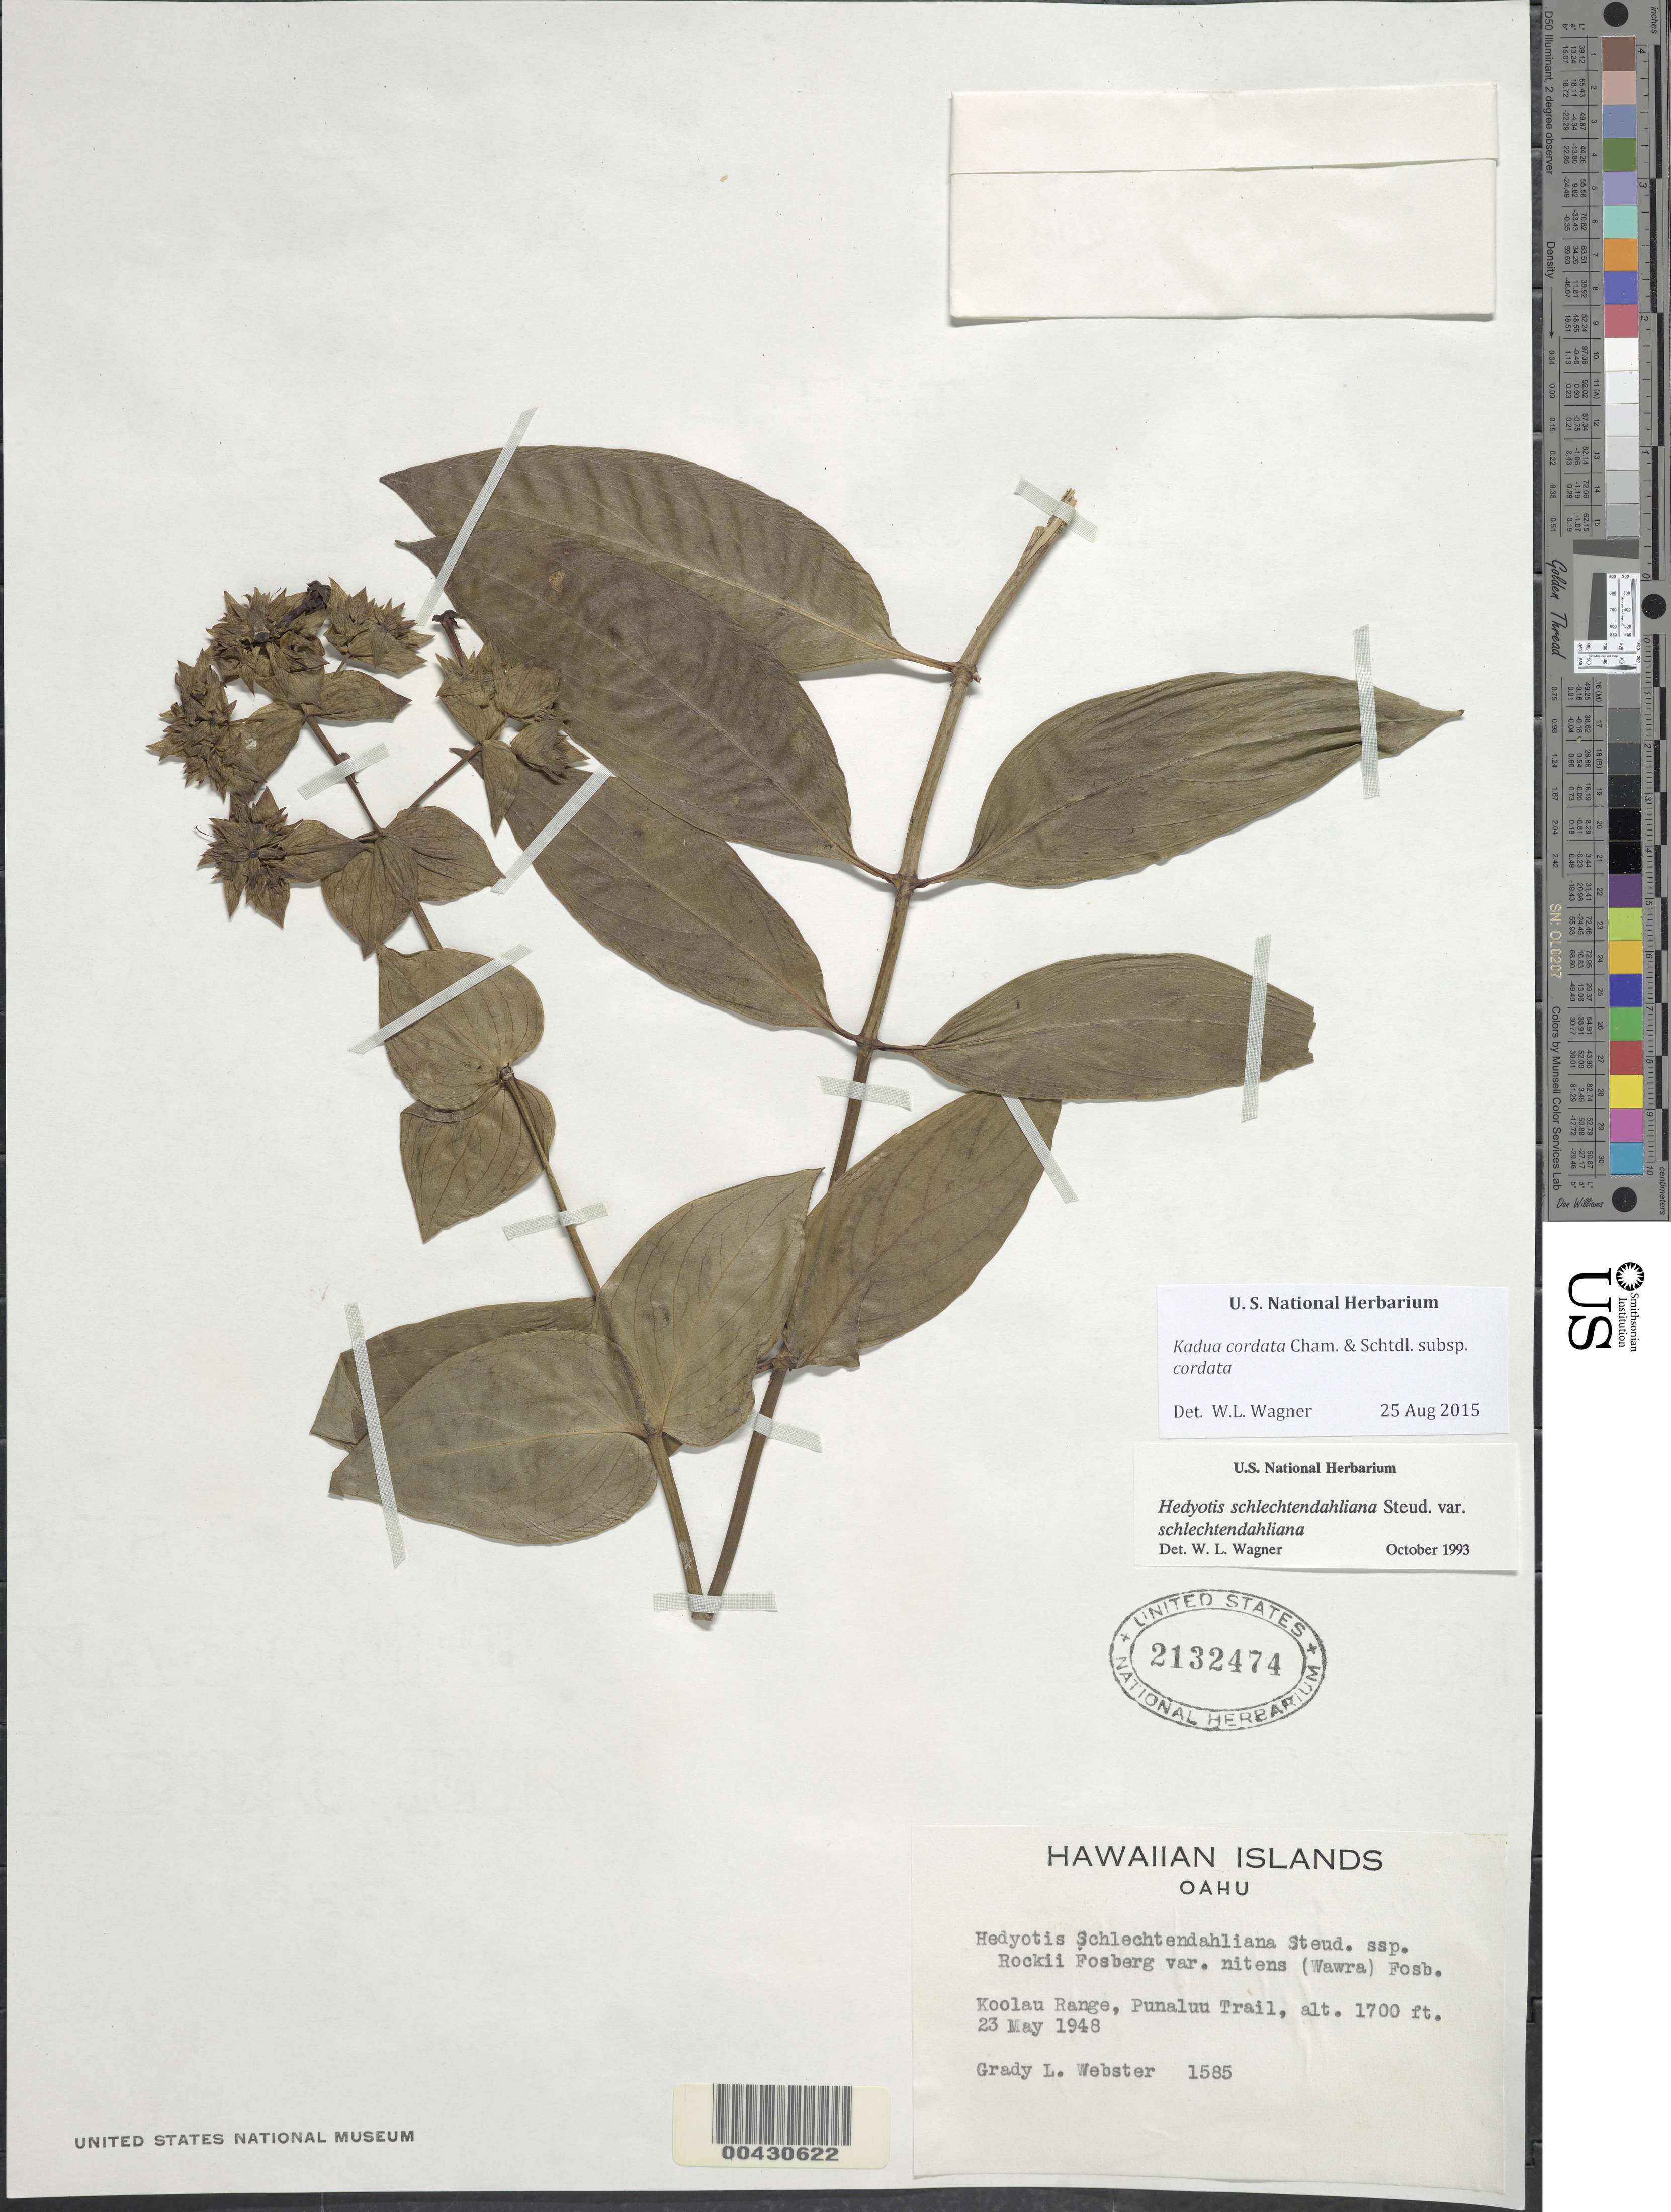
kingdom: Plantae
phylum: Tracheophyta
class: Magnoliopsida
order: Gentianales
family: Rubiaceae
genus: Kadua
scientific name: Kadua cordata subsp. cordata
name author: Cham. & Schltdl.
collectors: G. L. Webster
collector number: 1585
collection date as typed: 23 May 1948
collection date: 1948-05-23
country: United States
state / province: Hawaii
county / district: Honolulu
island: Oahu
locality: Koolau Range, Punaluu Trail.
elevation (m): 518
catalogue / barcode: US 2132474